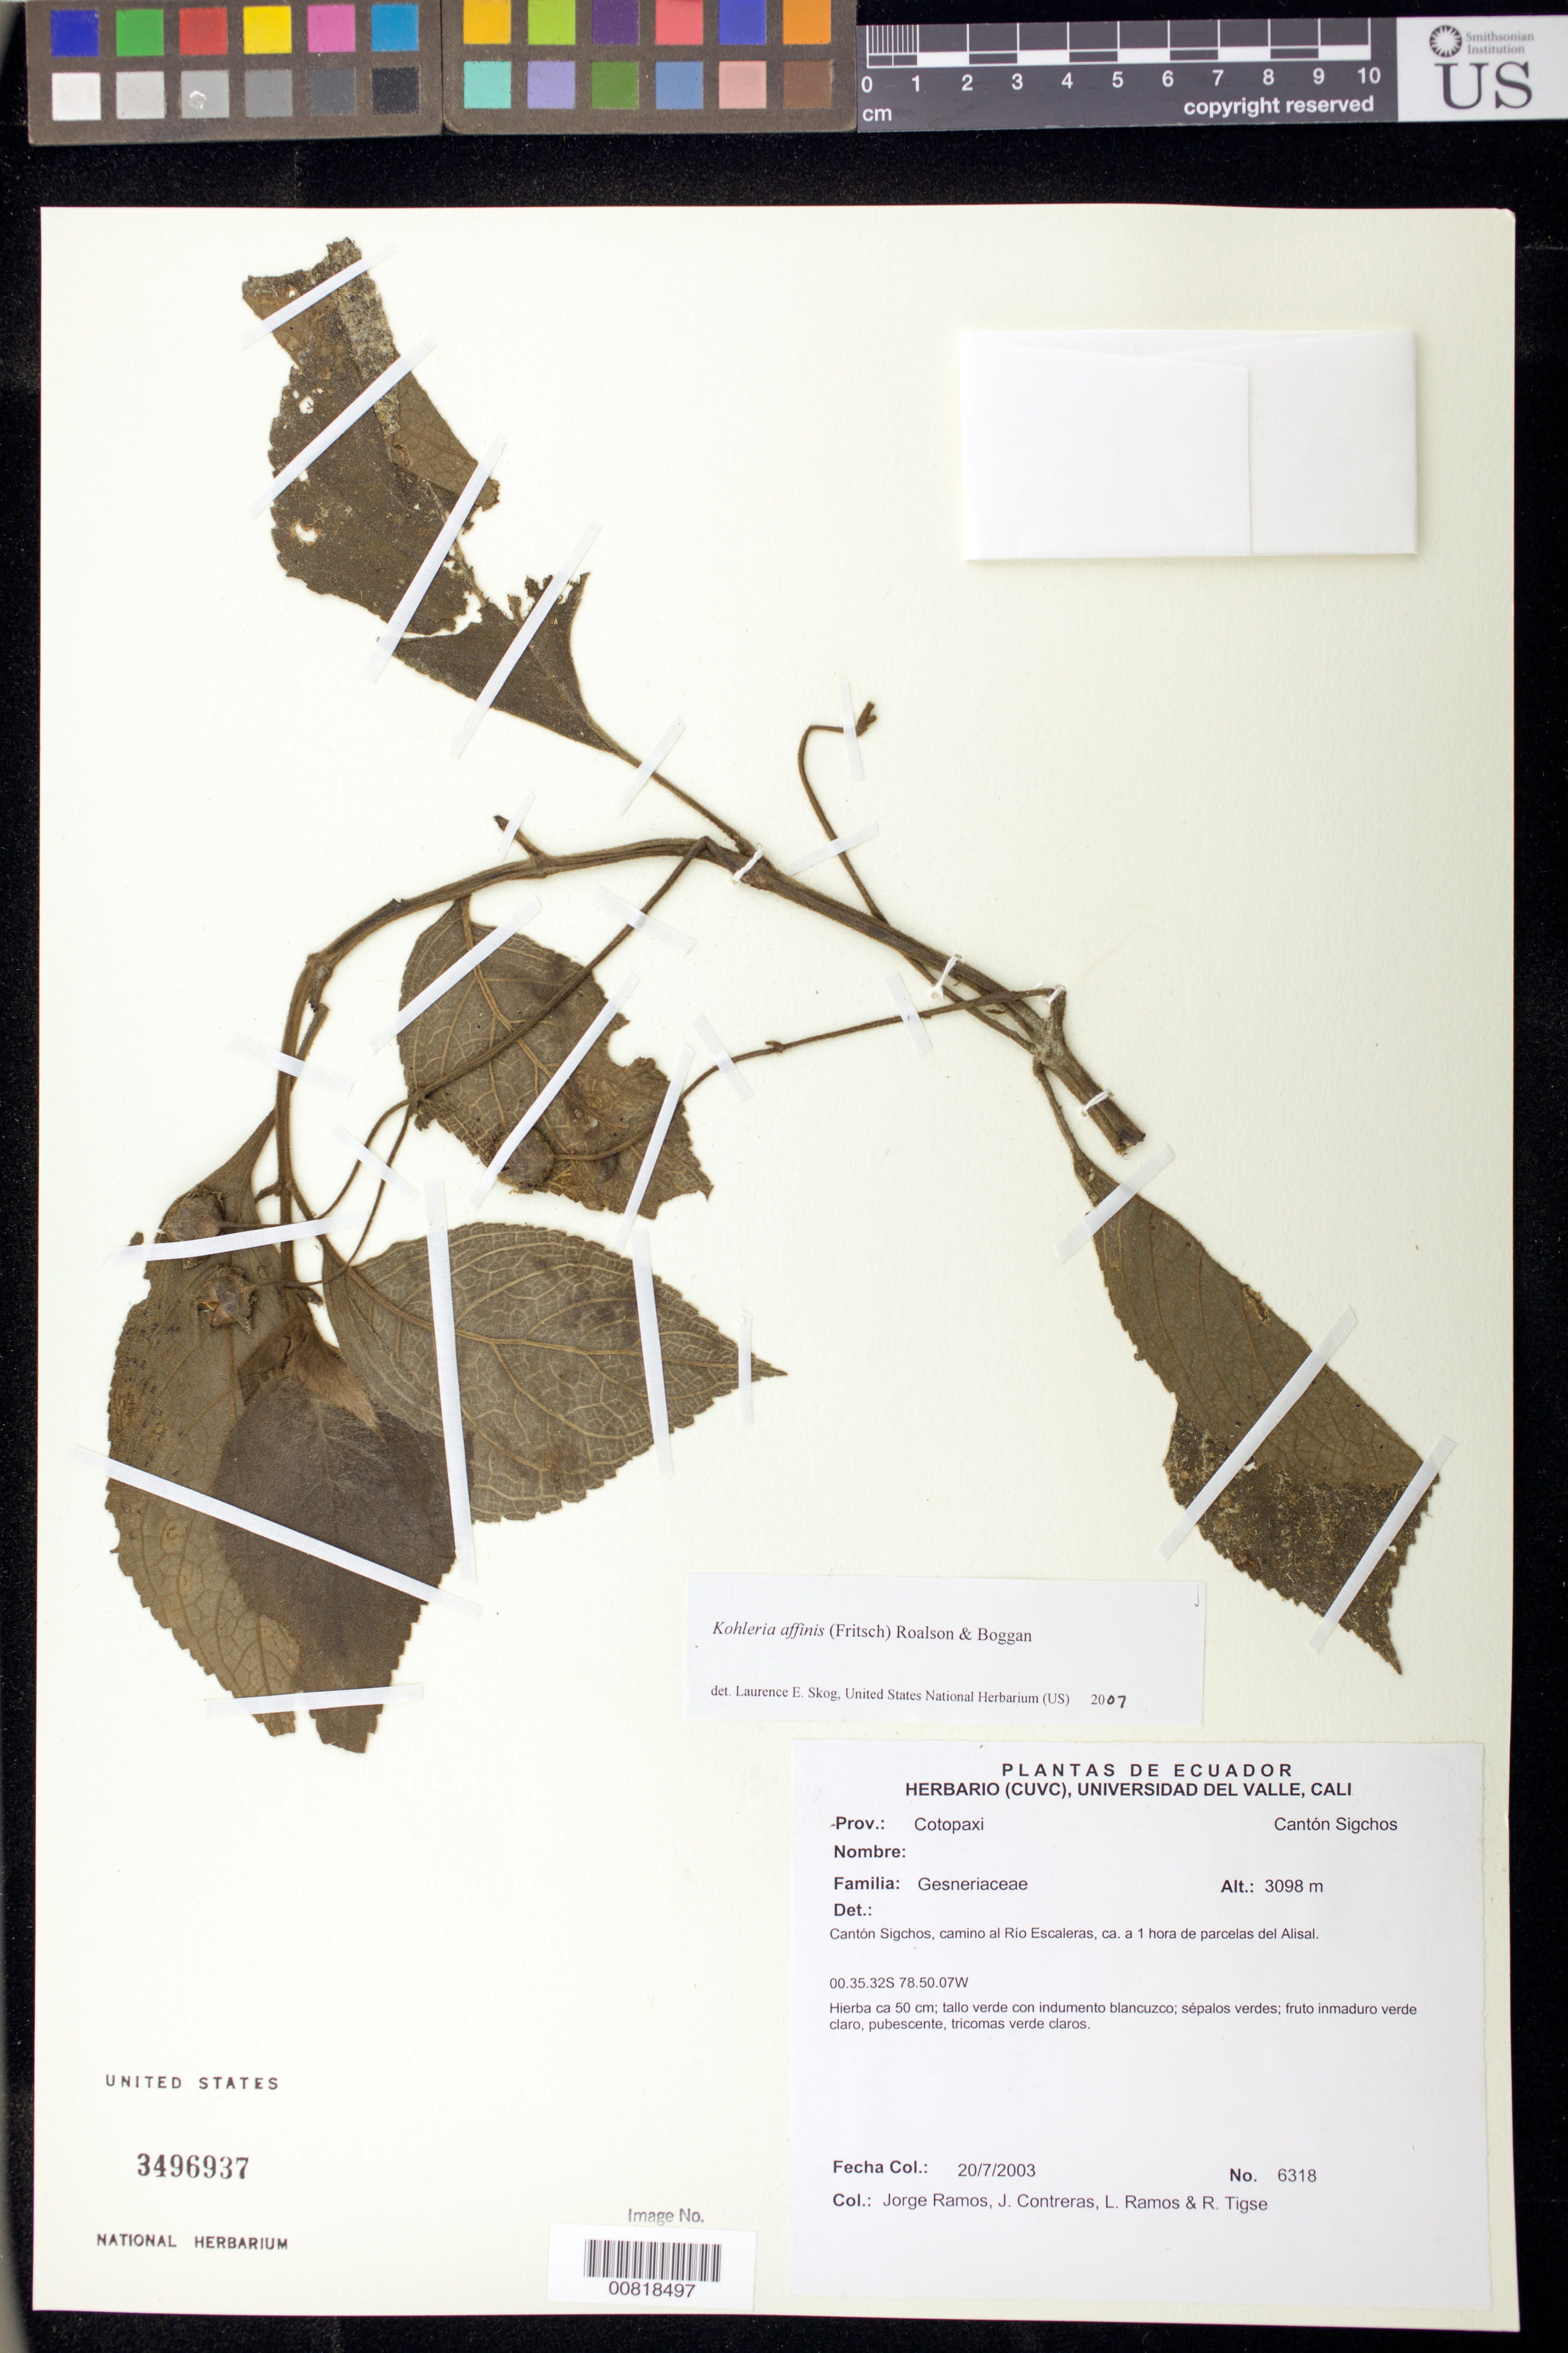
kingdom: Plantae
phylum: Tracheophyta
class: Magnoliopsida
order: Lamiales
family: Gesneriaceae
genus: Kohleria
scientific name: Kohleria affinis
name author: (Fritsch) Roalson & Boggan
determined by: Skog, Laurence E.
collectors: J. Ramos, J. Contreras, L. Ramos & R. Tigse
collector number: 6318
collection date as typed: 20 Jul 2003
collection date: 2003-07-20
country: Ecuador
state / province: Cotopaxi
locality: Cantón Sigchos, camino al Rio Escaleras, ca. a 1 hora de parcelas del Alisal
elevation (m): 3098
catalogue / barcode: US 3496937